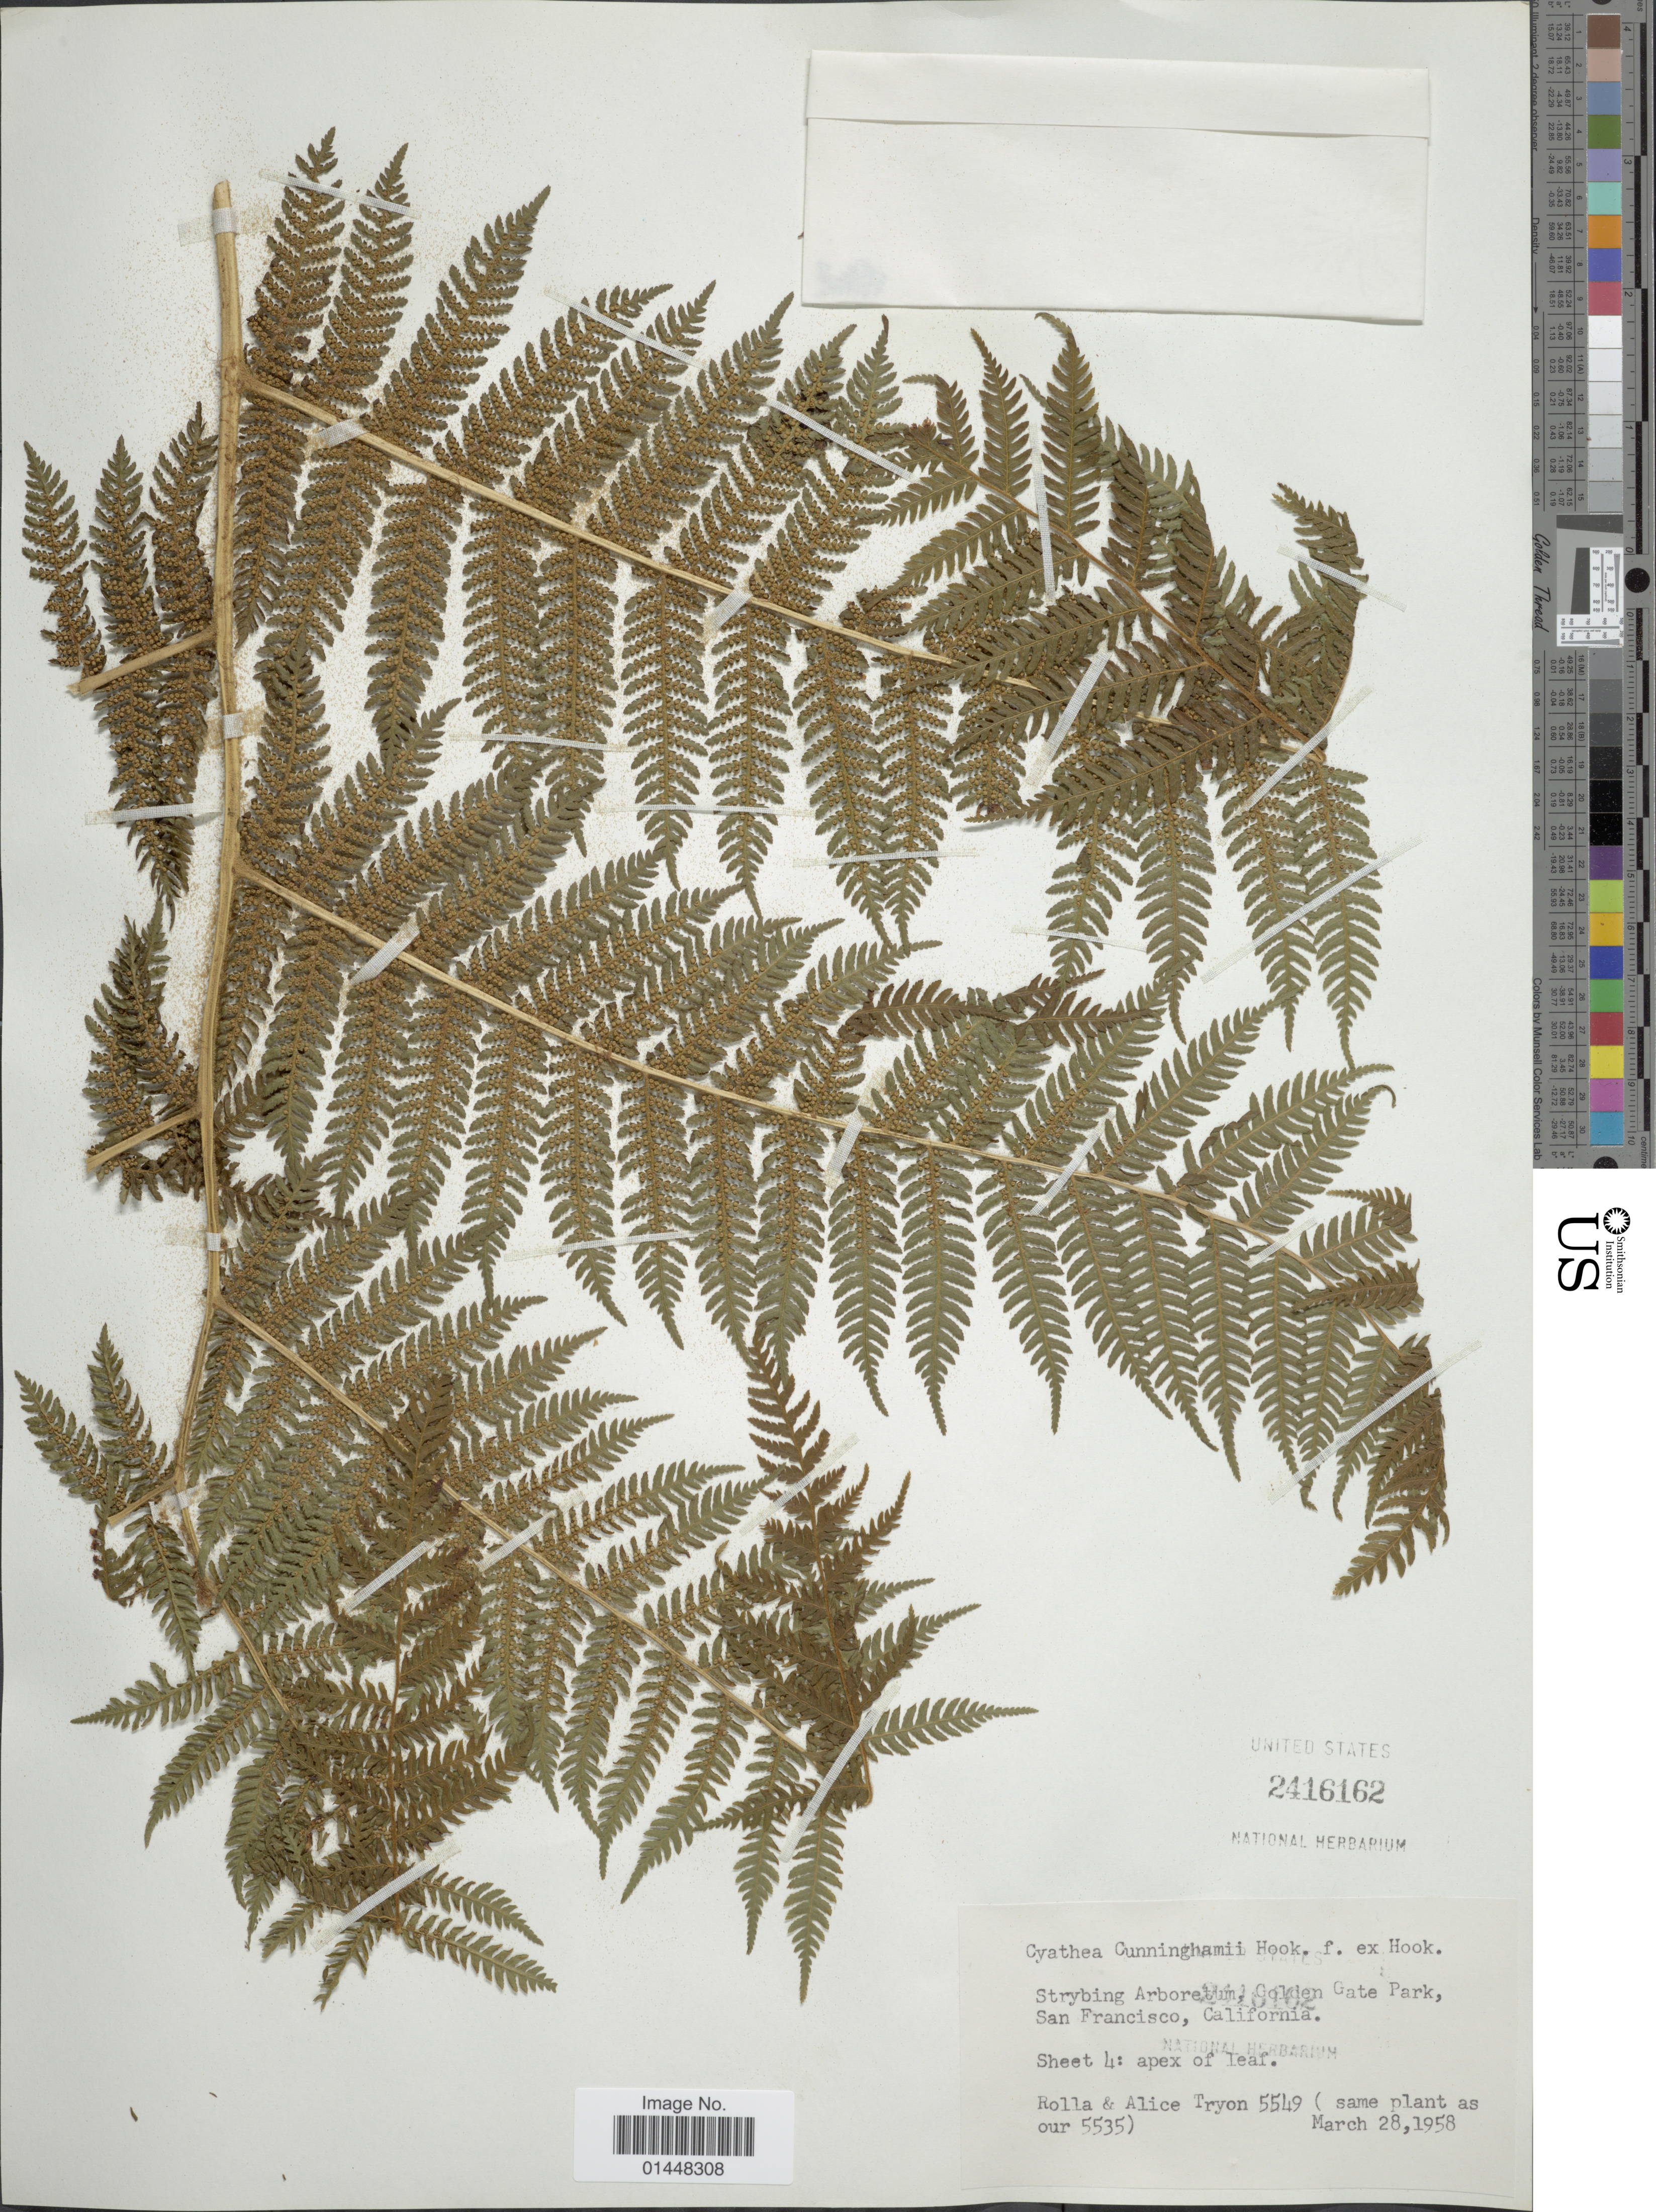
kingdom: Plantae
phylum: Tracheophyta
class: Polypodiopsida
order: Cyatheales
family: Cyatheaceae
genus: Cyathea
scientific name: Cyathea cunninghamii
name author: Hook. f.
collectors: R. M. Tryon & A. F. Tryon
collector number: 5549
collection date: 1958-03-28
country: United States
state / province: California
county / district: San Francisco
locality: Strybing Arboretum, Golden Gate Park, San Francisco.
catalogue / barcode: US 2416162